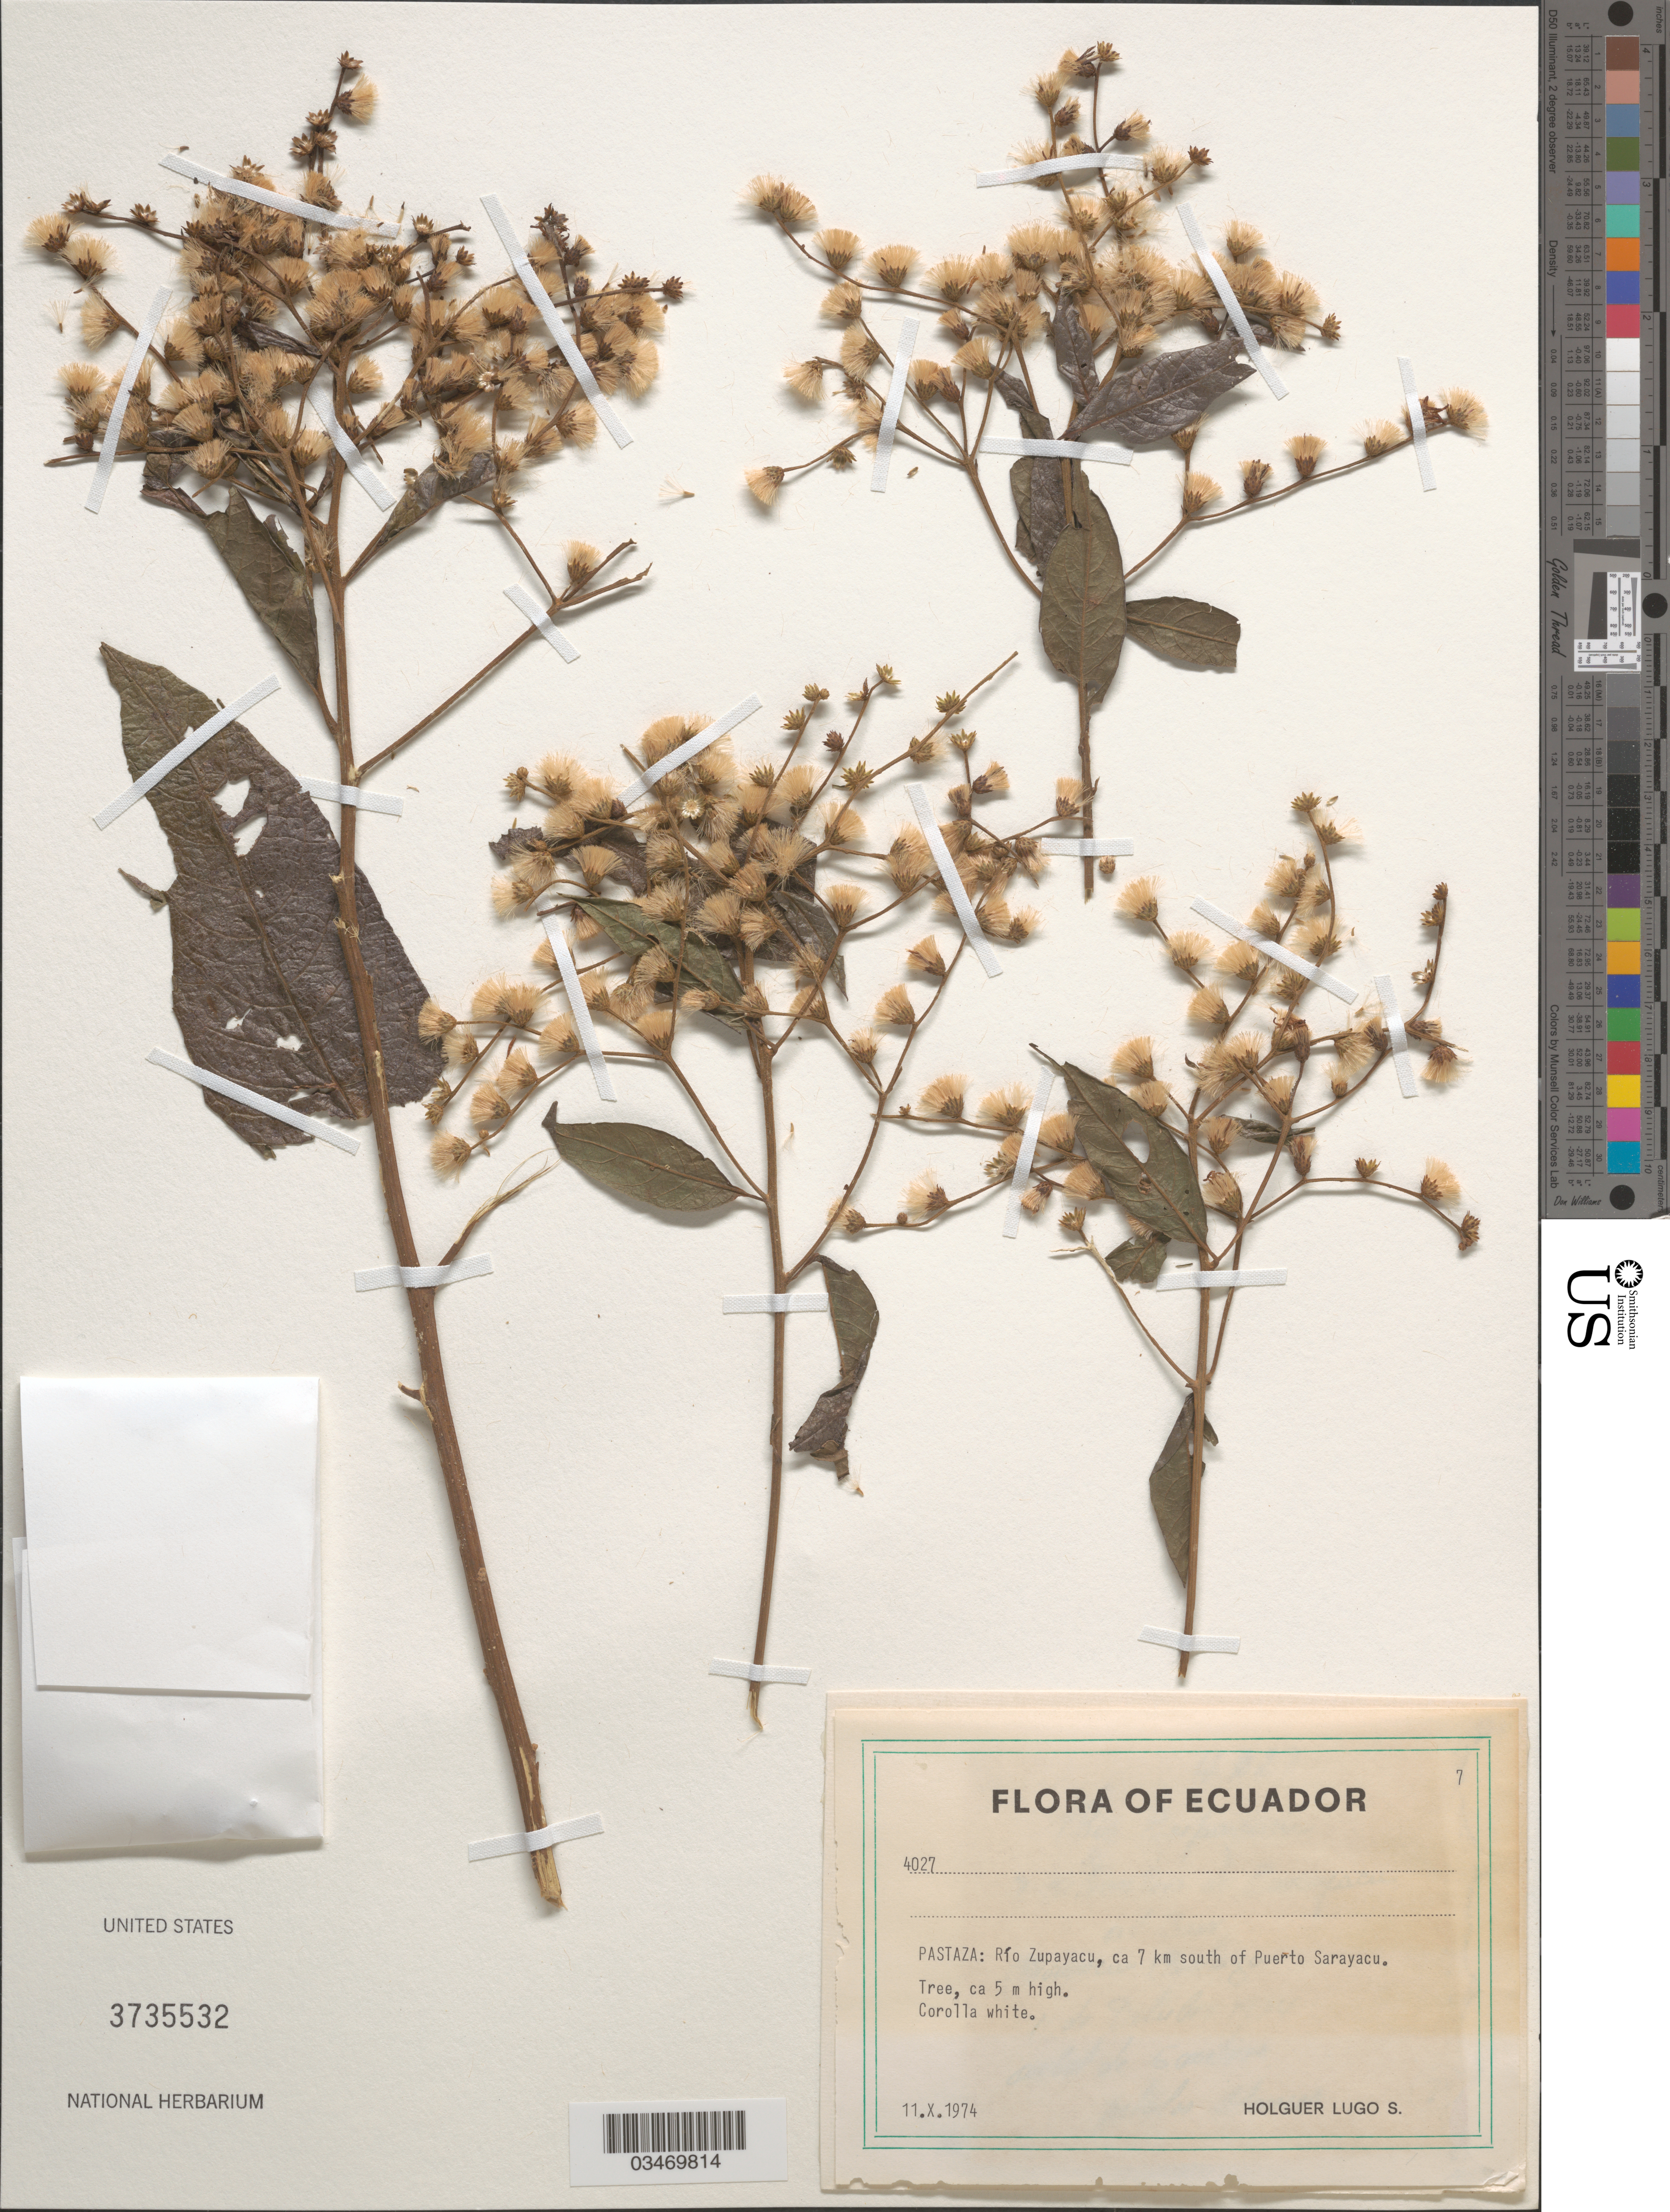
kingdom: Plantae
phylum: Tracheophyta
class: Magnoliopsida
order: Asterales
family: Asteraceae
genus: Vernonanthura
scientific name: Vernonanthura patens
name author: (Kunth) H. Rob.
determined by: Renon, Polla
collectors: L. Holguer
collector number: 4027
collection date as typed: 11 Oct 1974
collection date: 1974-10-11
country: Ecuador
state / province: Pastaza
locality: Rio Zupayaca, ca. 7 km S of Puerto Sarayaca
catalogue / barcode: US 3735532